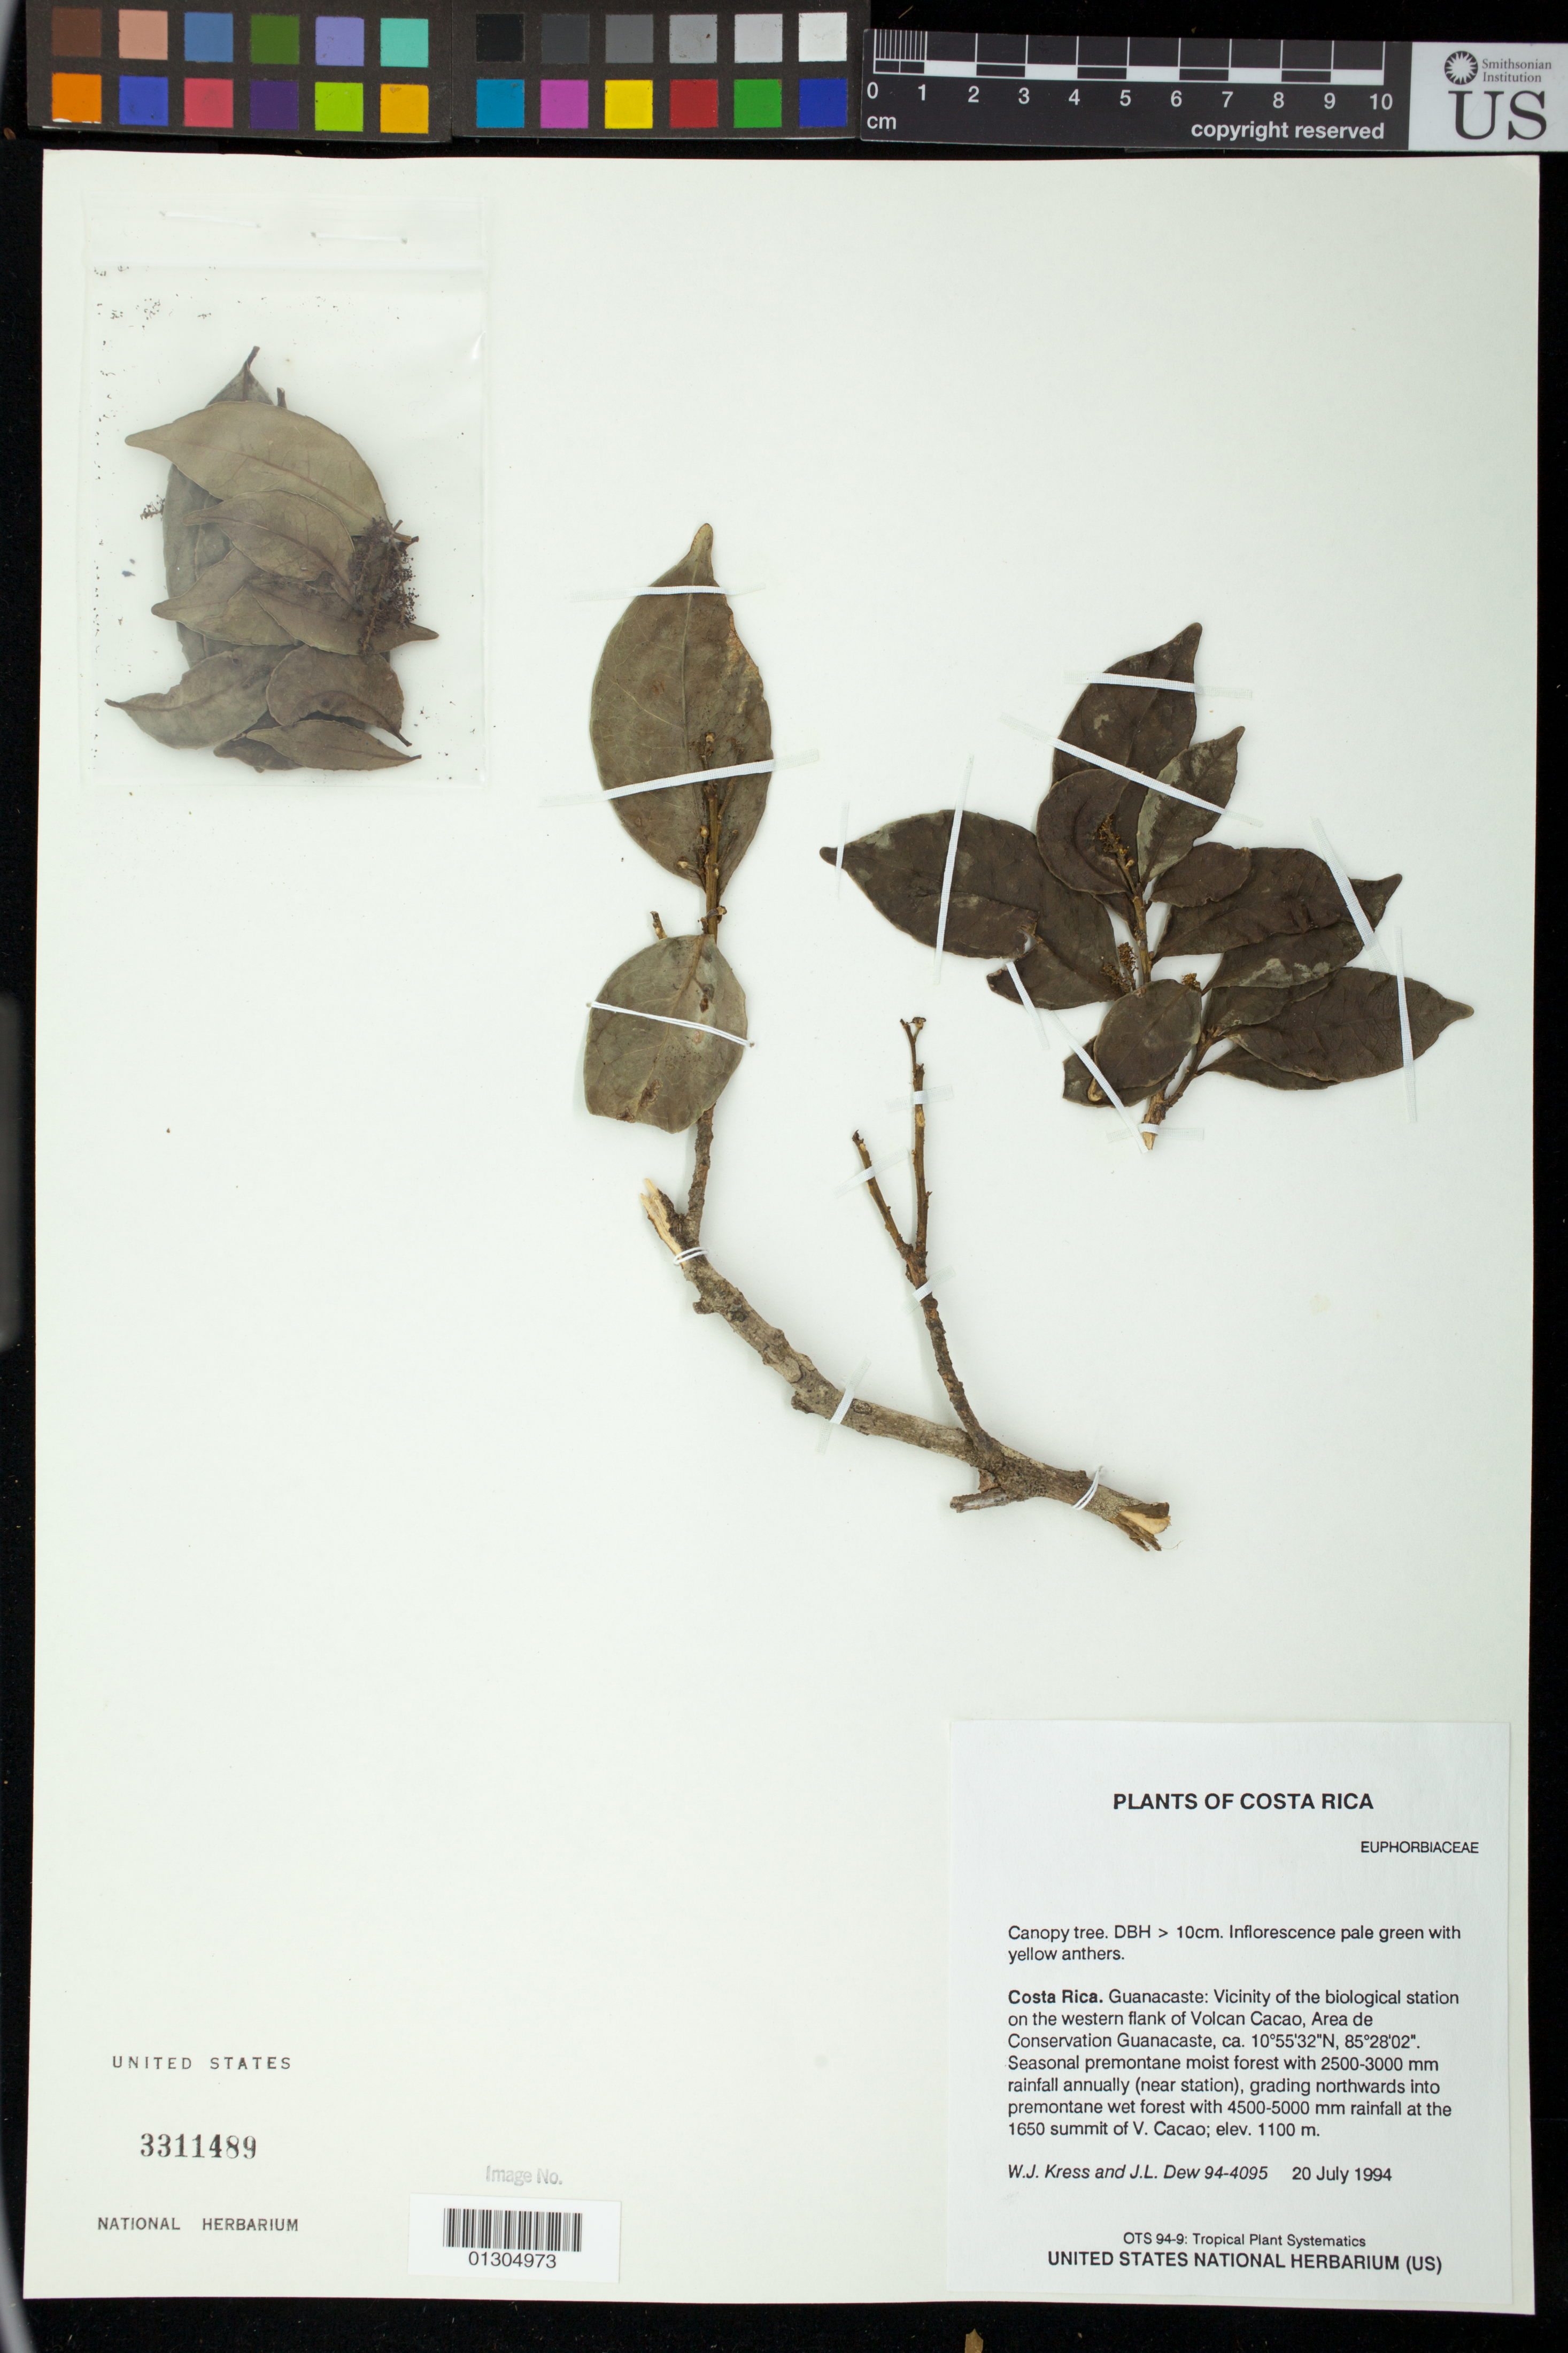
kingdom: Plantae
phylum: Tracheophyta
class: Magnoliopsida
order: Malpighiales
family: Euphorbiaceae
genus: Actinostemon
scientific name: Actinostemon sp.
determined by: Külkamp, Josimar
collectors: W. J. Kress & J. L. Dew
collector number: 94-4095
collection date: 1994-07-20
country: Costa Rica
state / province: Guanacaste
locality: Vicinity of the biological station on the western flank of Volcan Cacao, Area de Conservation Guanacaste.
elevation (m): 1100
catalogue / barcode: US 3311489